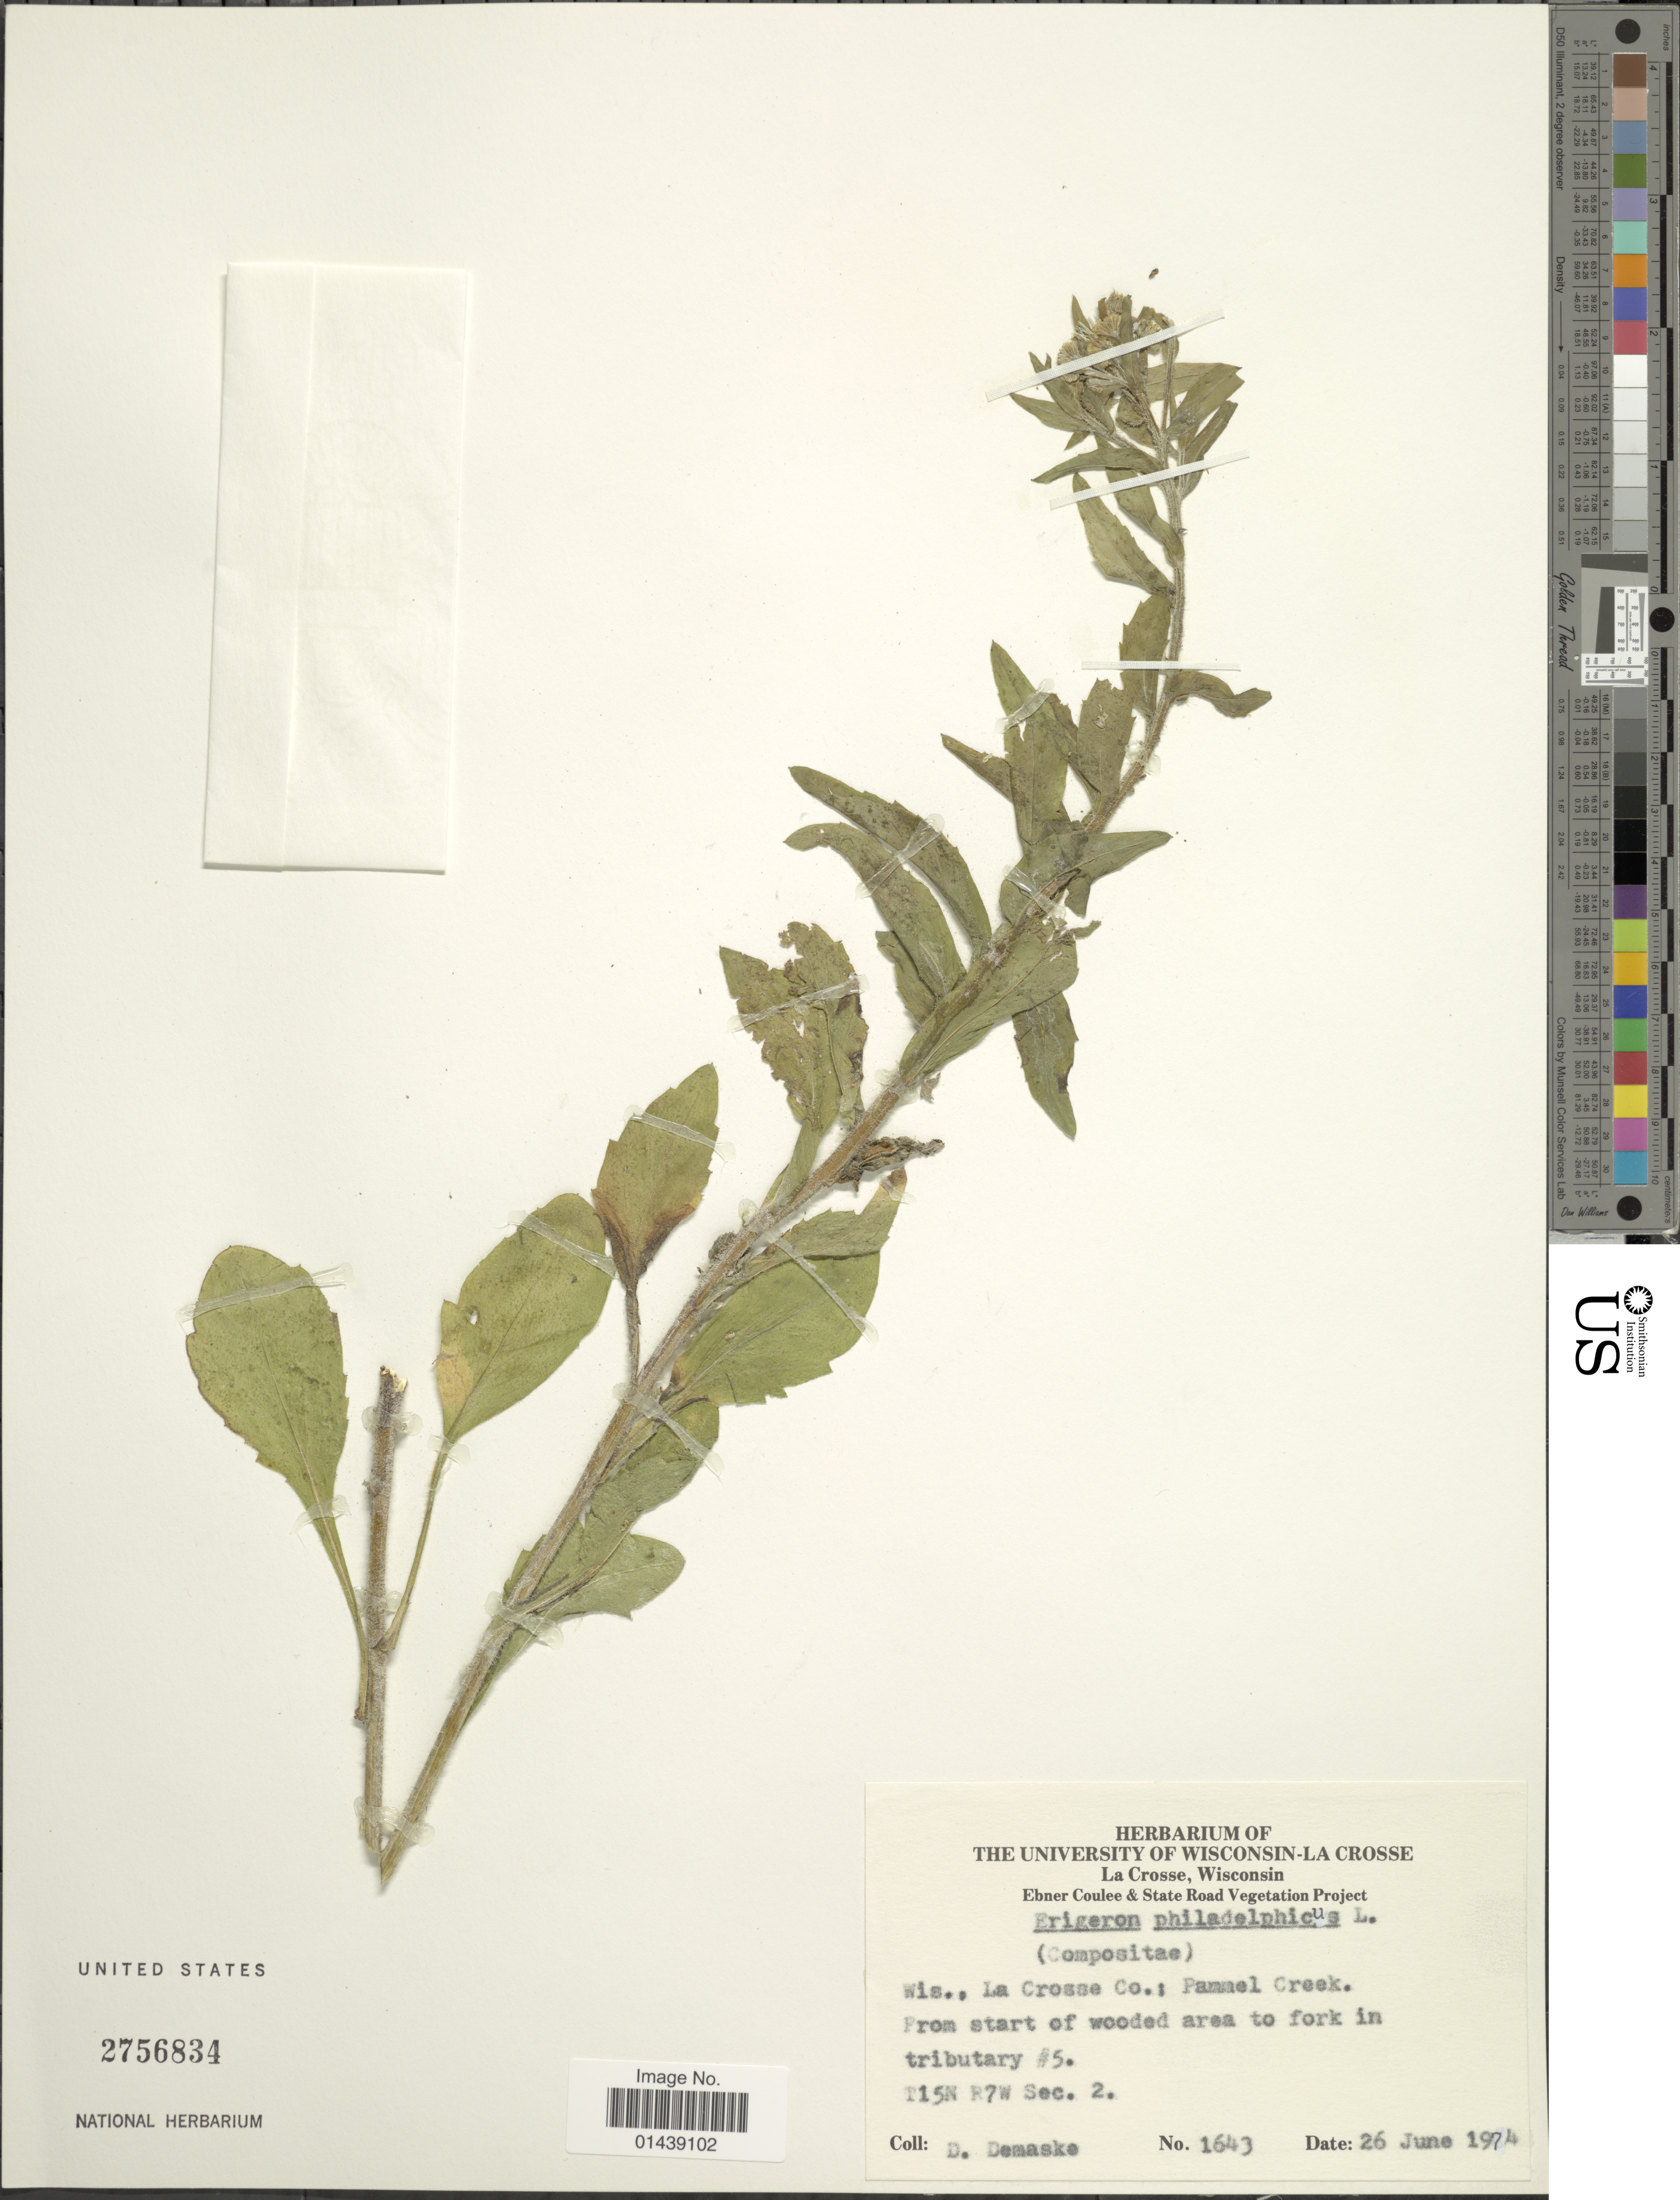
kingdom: Plantae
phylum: Tracheophyta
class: Magnoliopsida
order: Asterales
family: Asteraceae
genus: Erigeron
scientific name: Erigeron philadelphicus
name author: L.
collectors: D. Demaske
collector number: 1643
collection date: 1974-06-26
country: United States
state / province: Wisconsin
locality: La Crosse Co.; Pammel Creek. tributary #5. T15N R7W Sec. 2.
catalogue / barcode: US 2756834